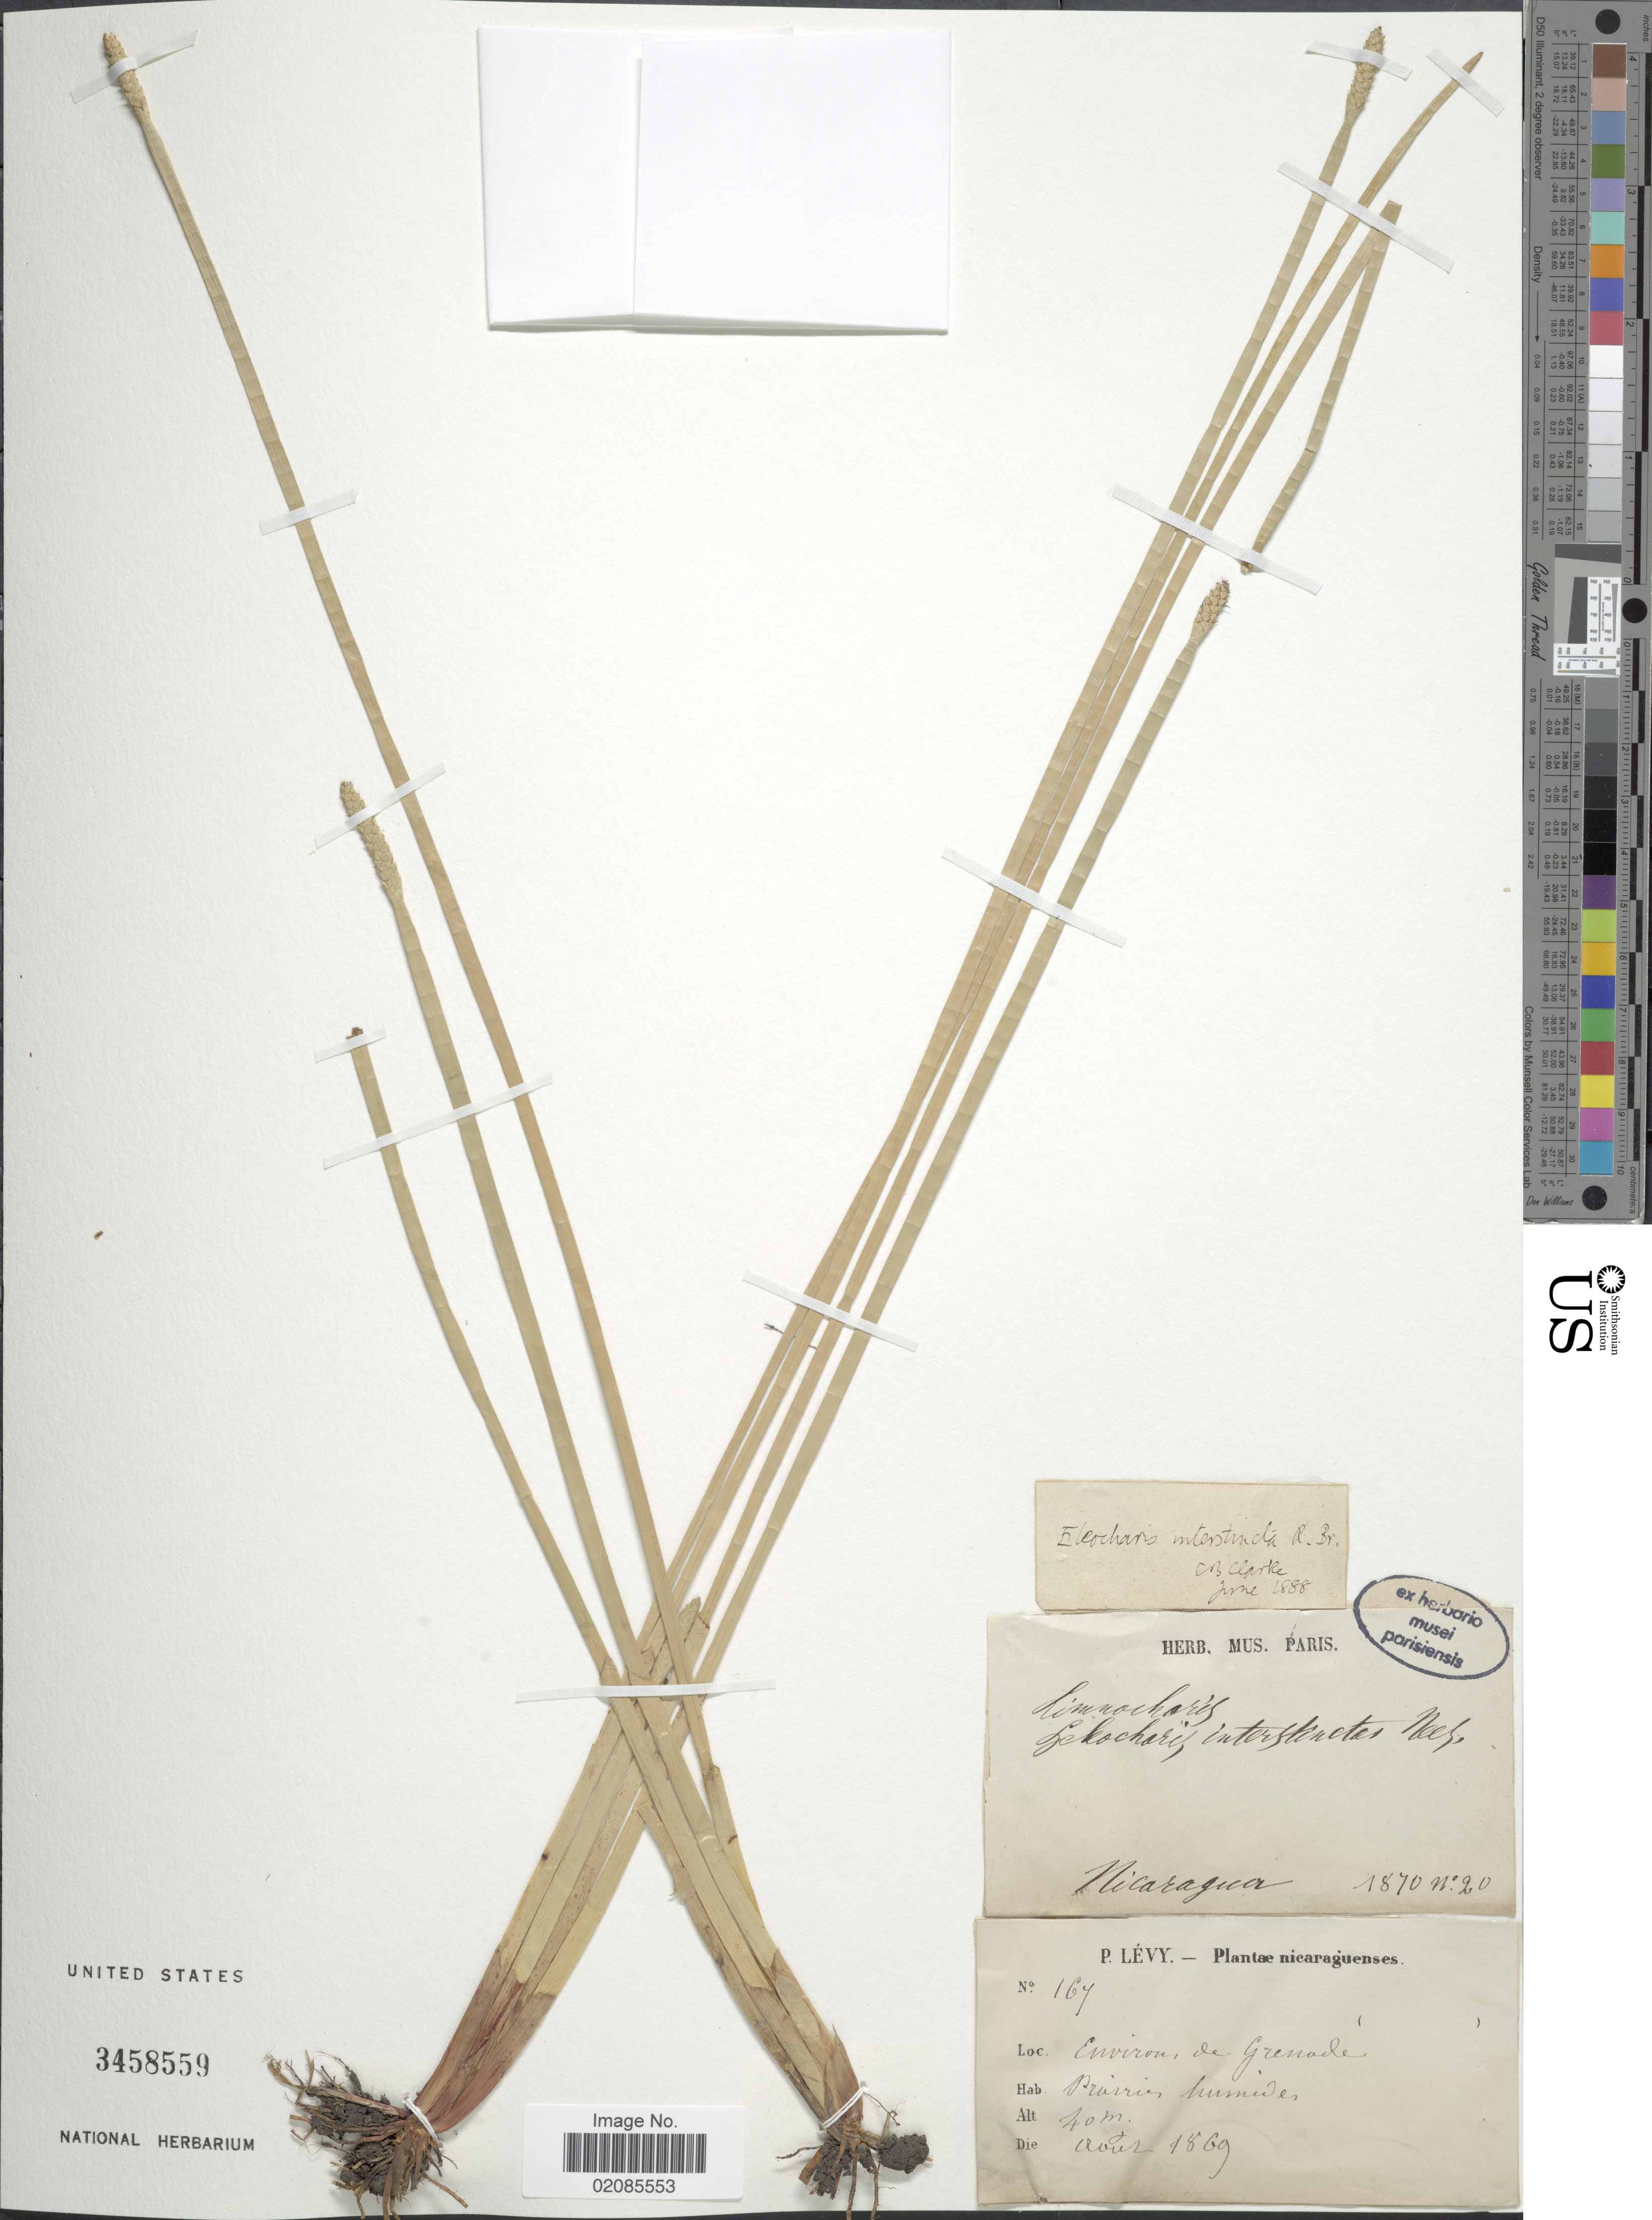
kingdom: Plantae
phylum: Tracheophyta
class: Liliopsida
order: Poales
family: Cyperaceae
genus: Eleocharis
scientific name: Eleocharis interstincta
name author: (Vahl) Roem. & Schult.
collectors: P. Lévy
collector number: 167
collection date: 1869-08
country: Nicaragua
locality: Nicaraguenses, Environ de Grenade, prairies humides.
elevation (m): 40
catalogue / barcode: US 3458559